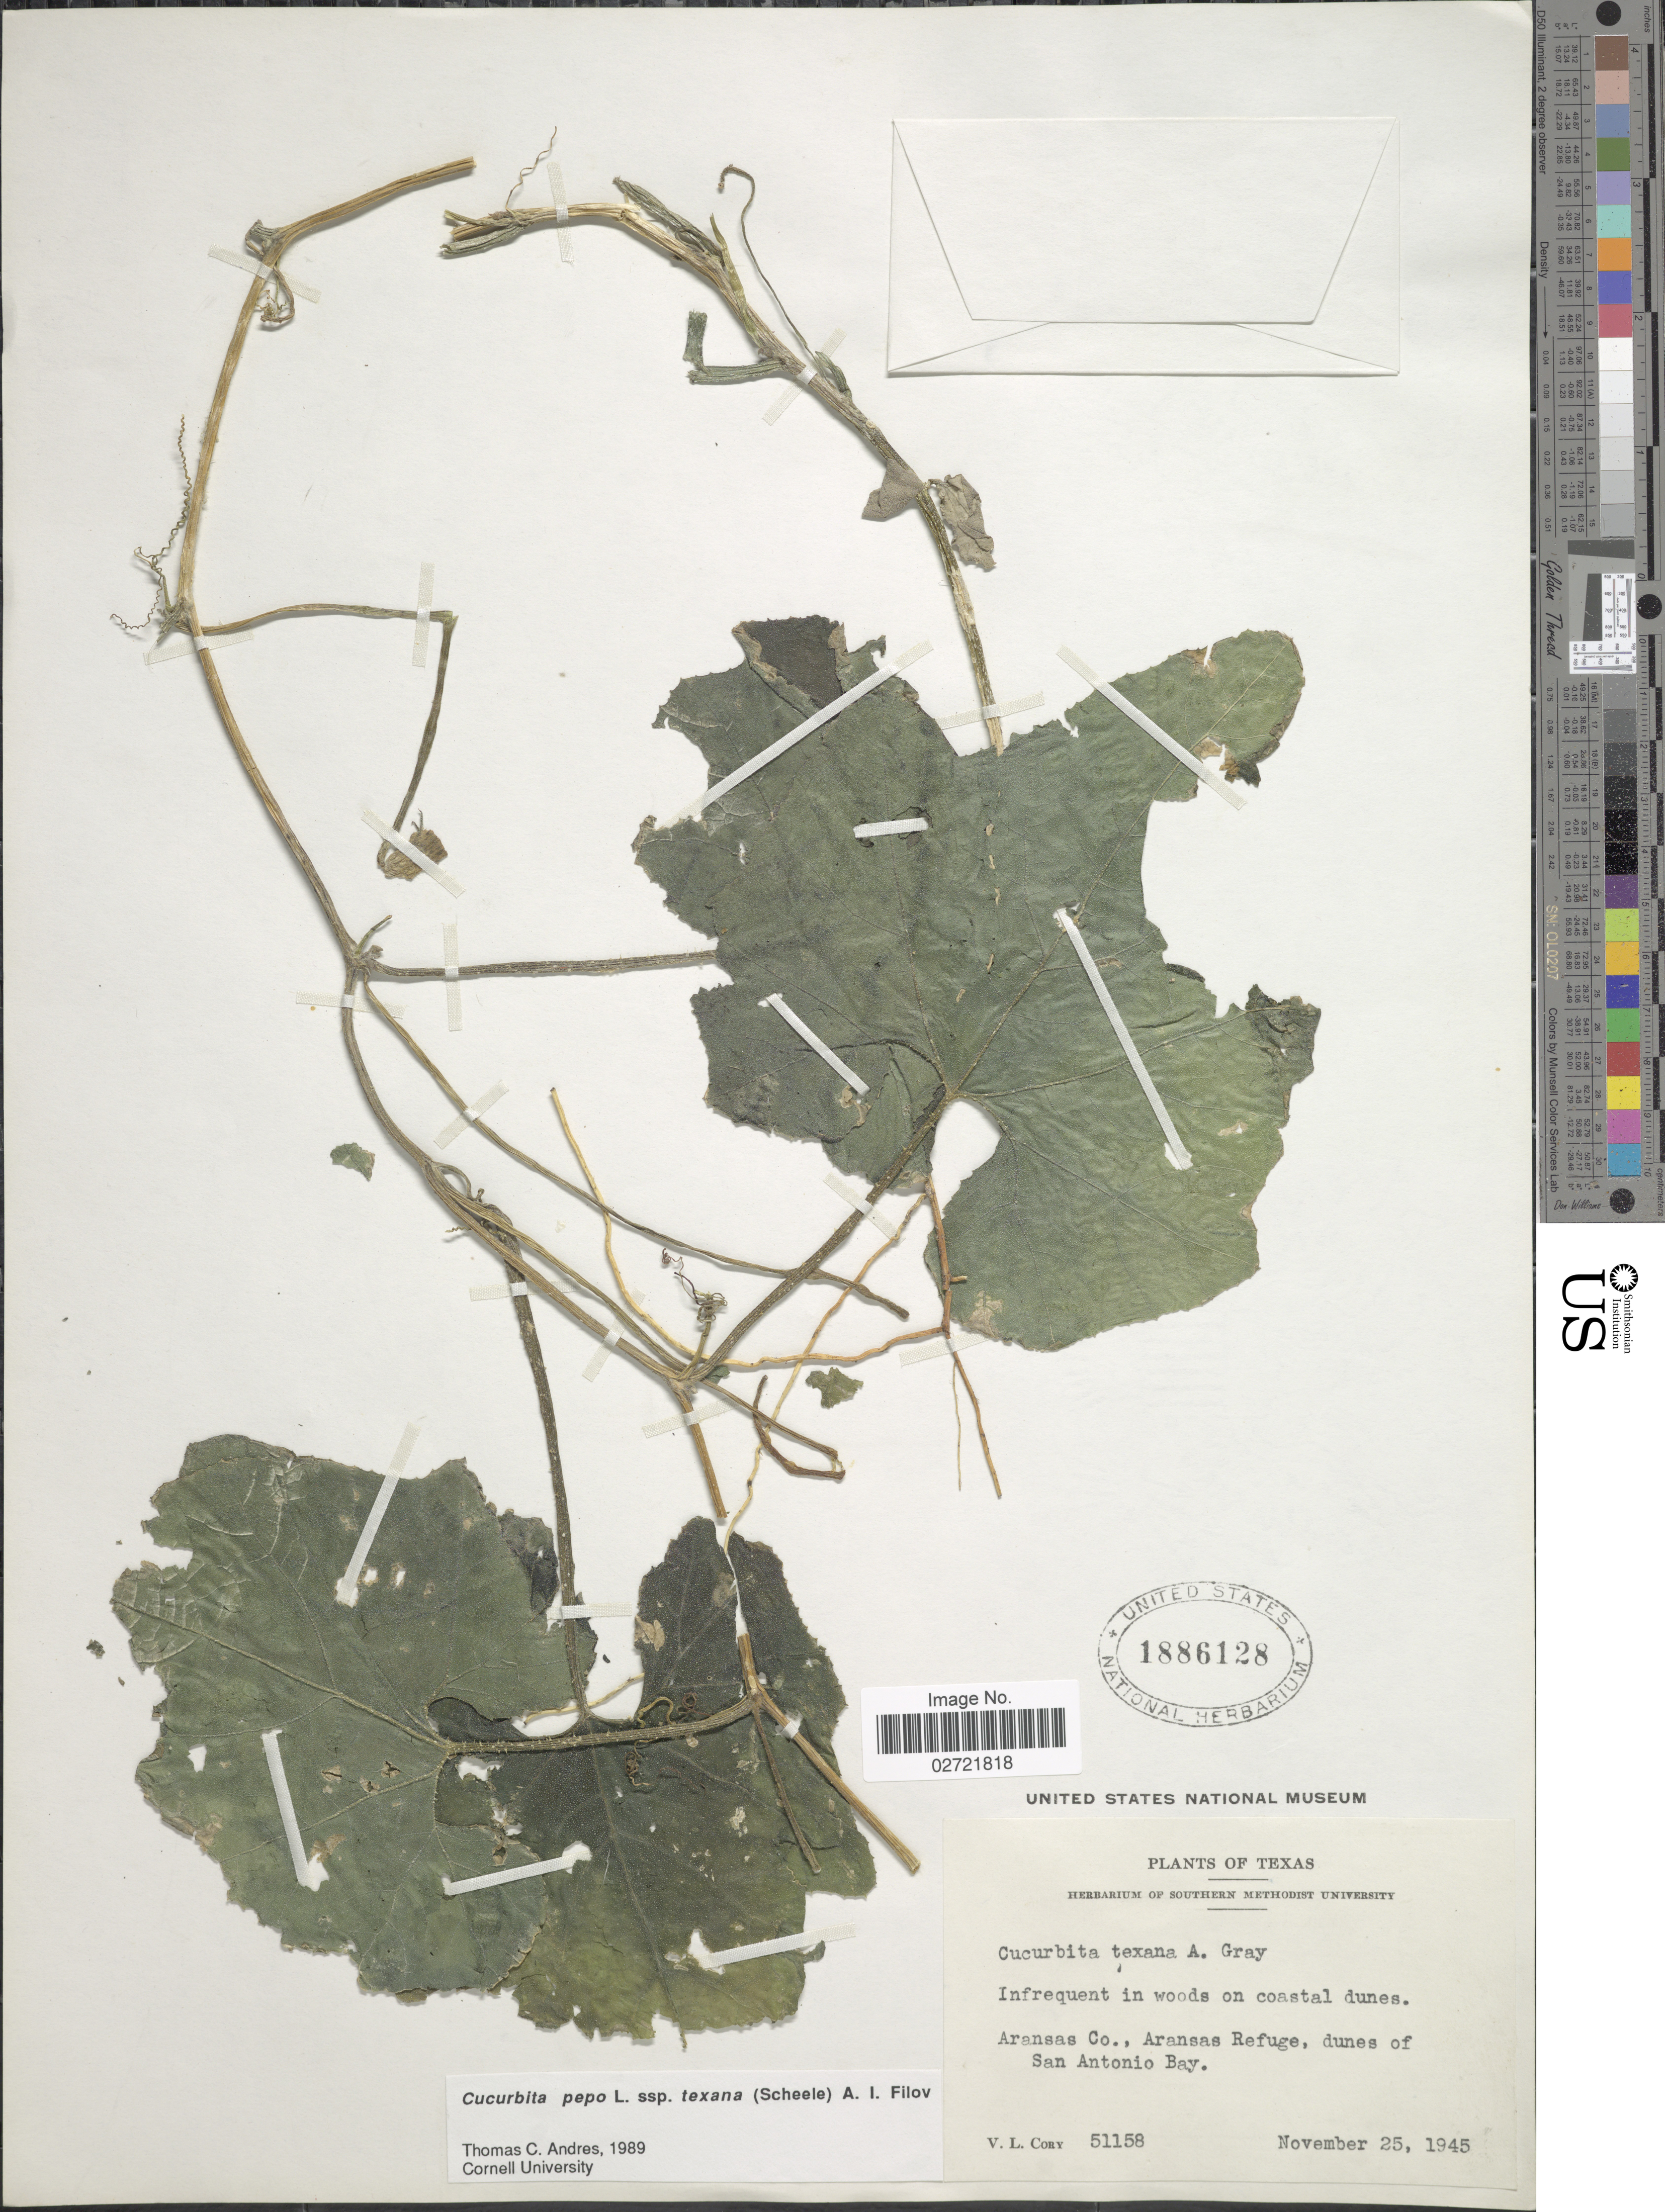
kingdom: Plantae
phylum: Tracheophyta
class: Magnoliopsida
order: Cucurbitales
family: Cucurbitaceae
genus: Cucurbita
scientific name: Cucurbita pepo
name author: L.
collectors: V. Cory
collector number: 51158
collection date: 1945-11-25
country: United States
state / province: Texas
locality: Aransas Co., Aransas Refuge, dunes of San Antonio Bay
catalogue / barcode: US 1886128